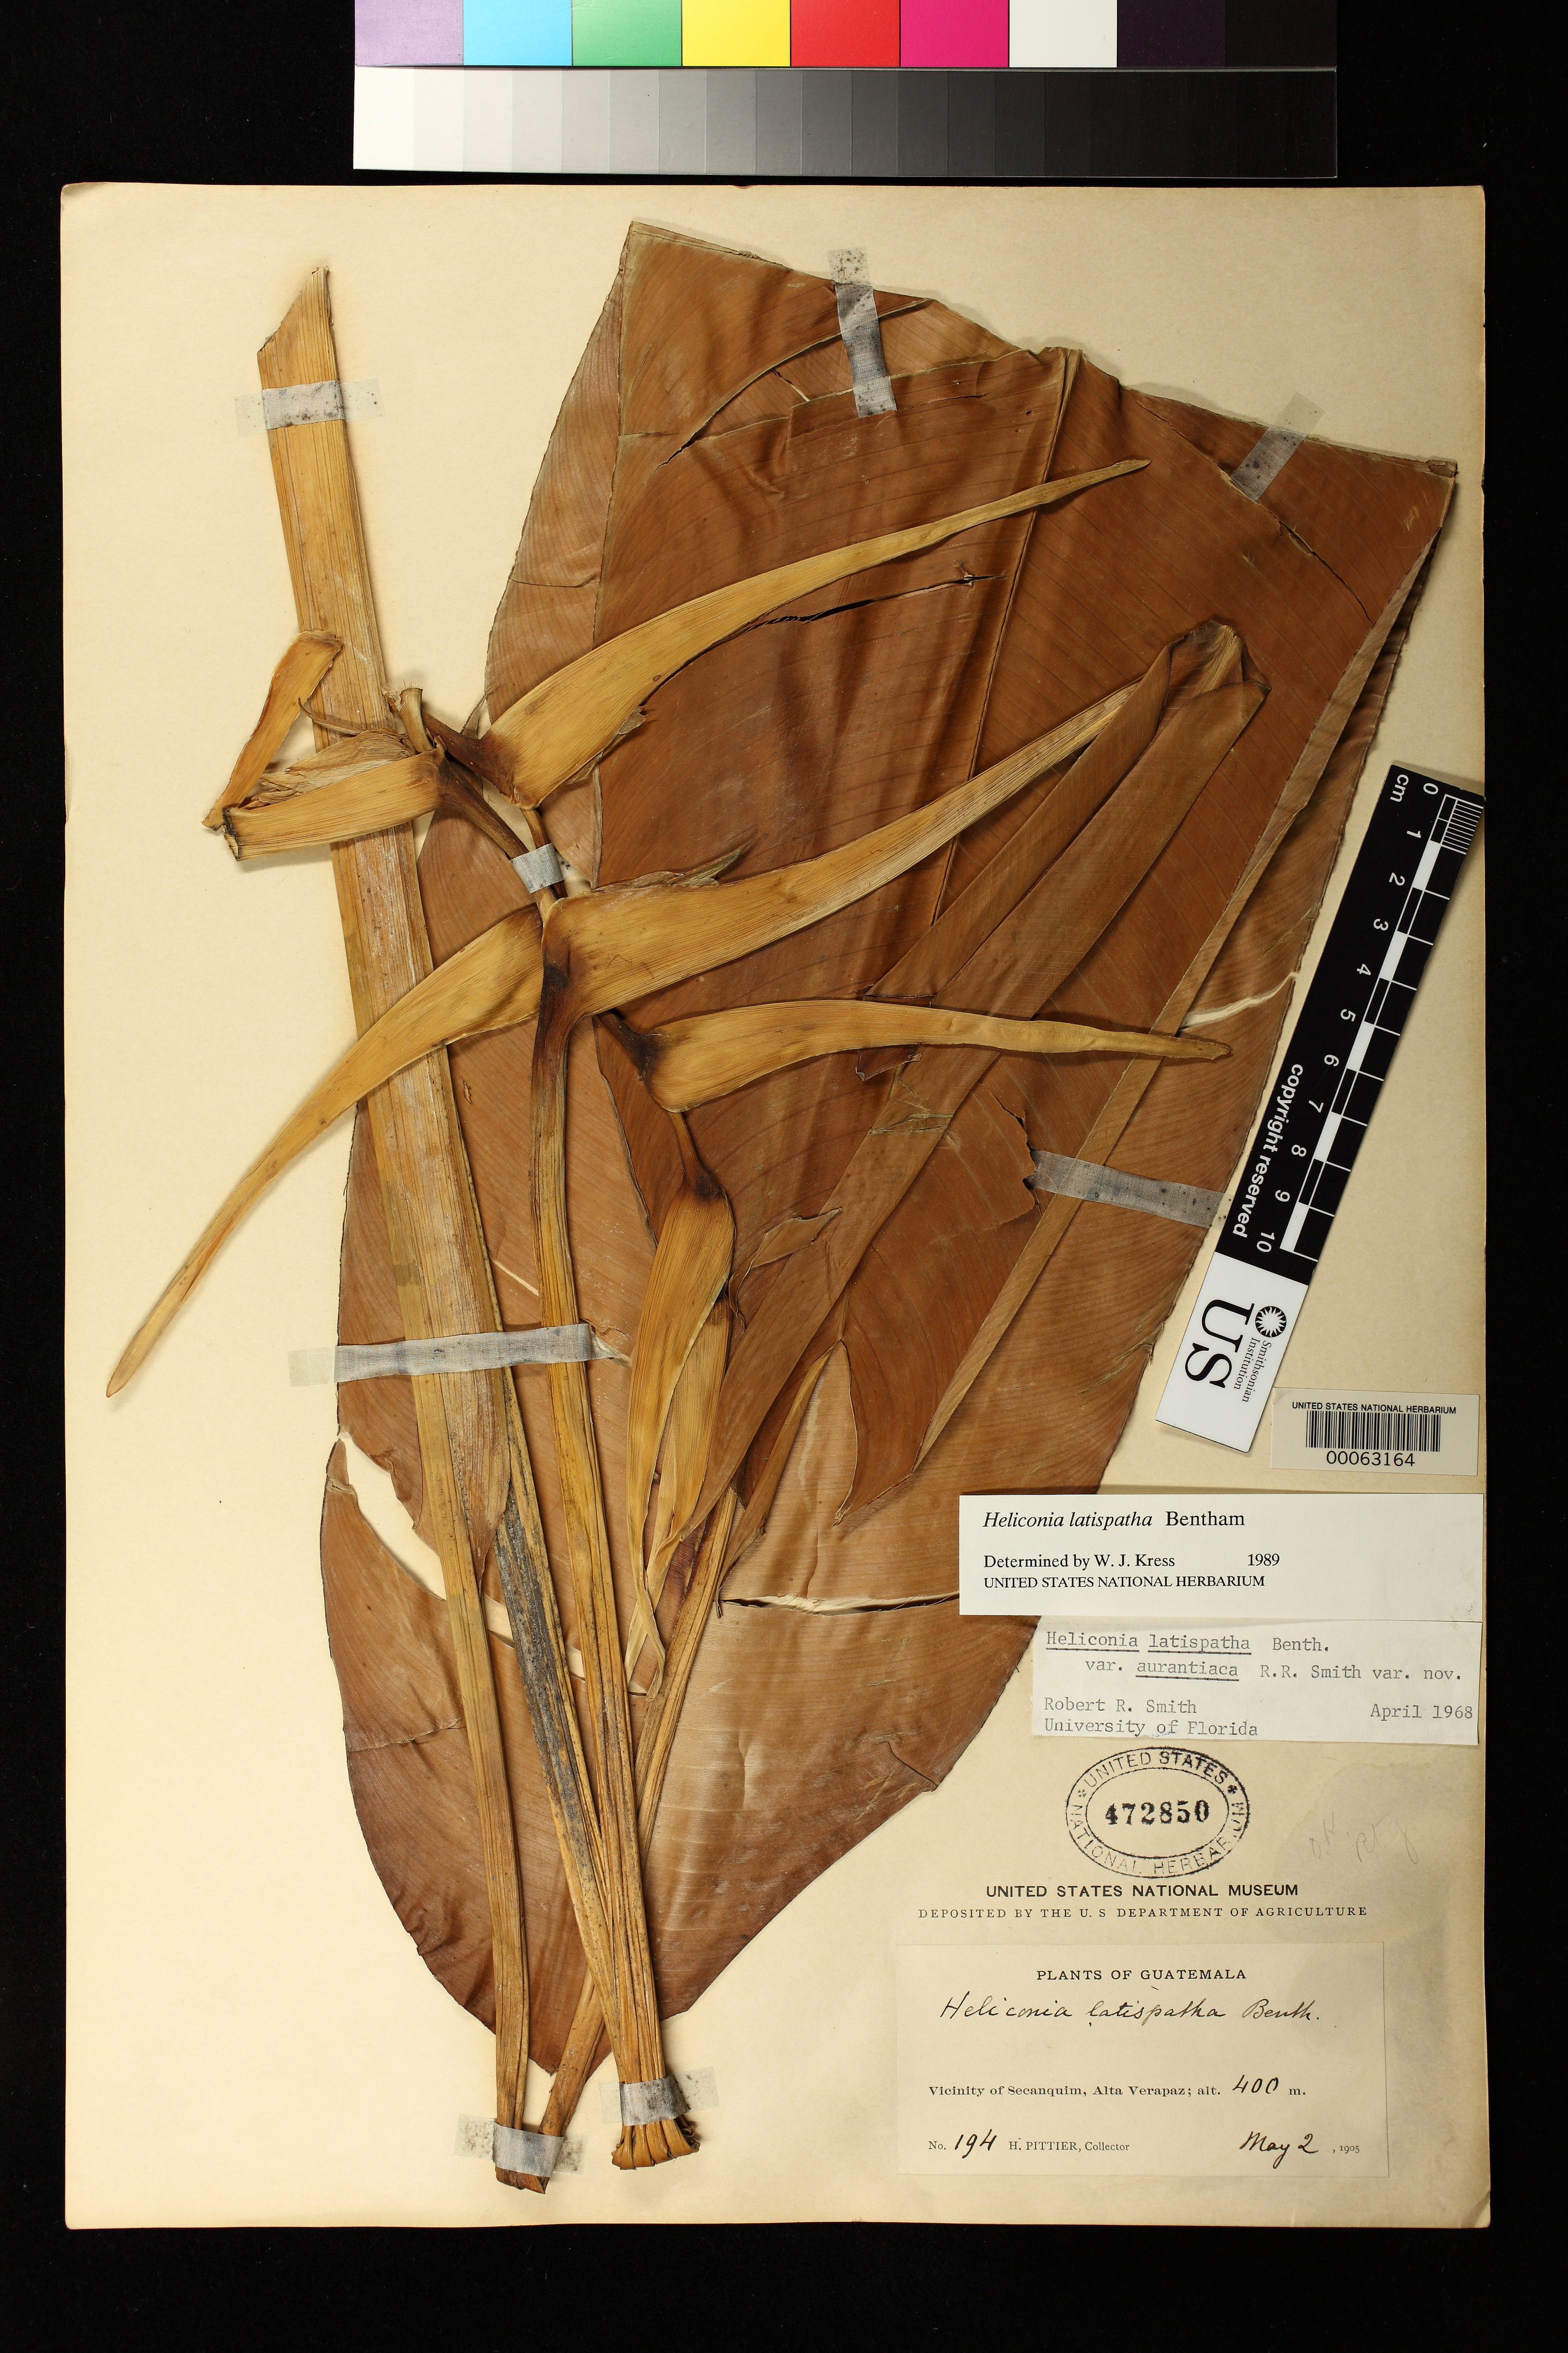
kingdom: Plantae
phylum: Tracheophyta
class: Liliopsida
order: Zingiberales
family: Heliconiaceae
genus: Heliconia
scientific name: Heliconia latispatha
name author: Benth.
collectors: H. F. Pittier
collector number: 194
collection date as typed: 02 May 1905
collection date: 1905-05-02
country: Guatemala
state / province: Alta Verapaz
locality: Vicinity of Secanquim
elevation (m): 400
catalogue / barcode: US 472850